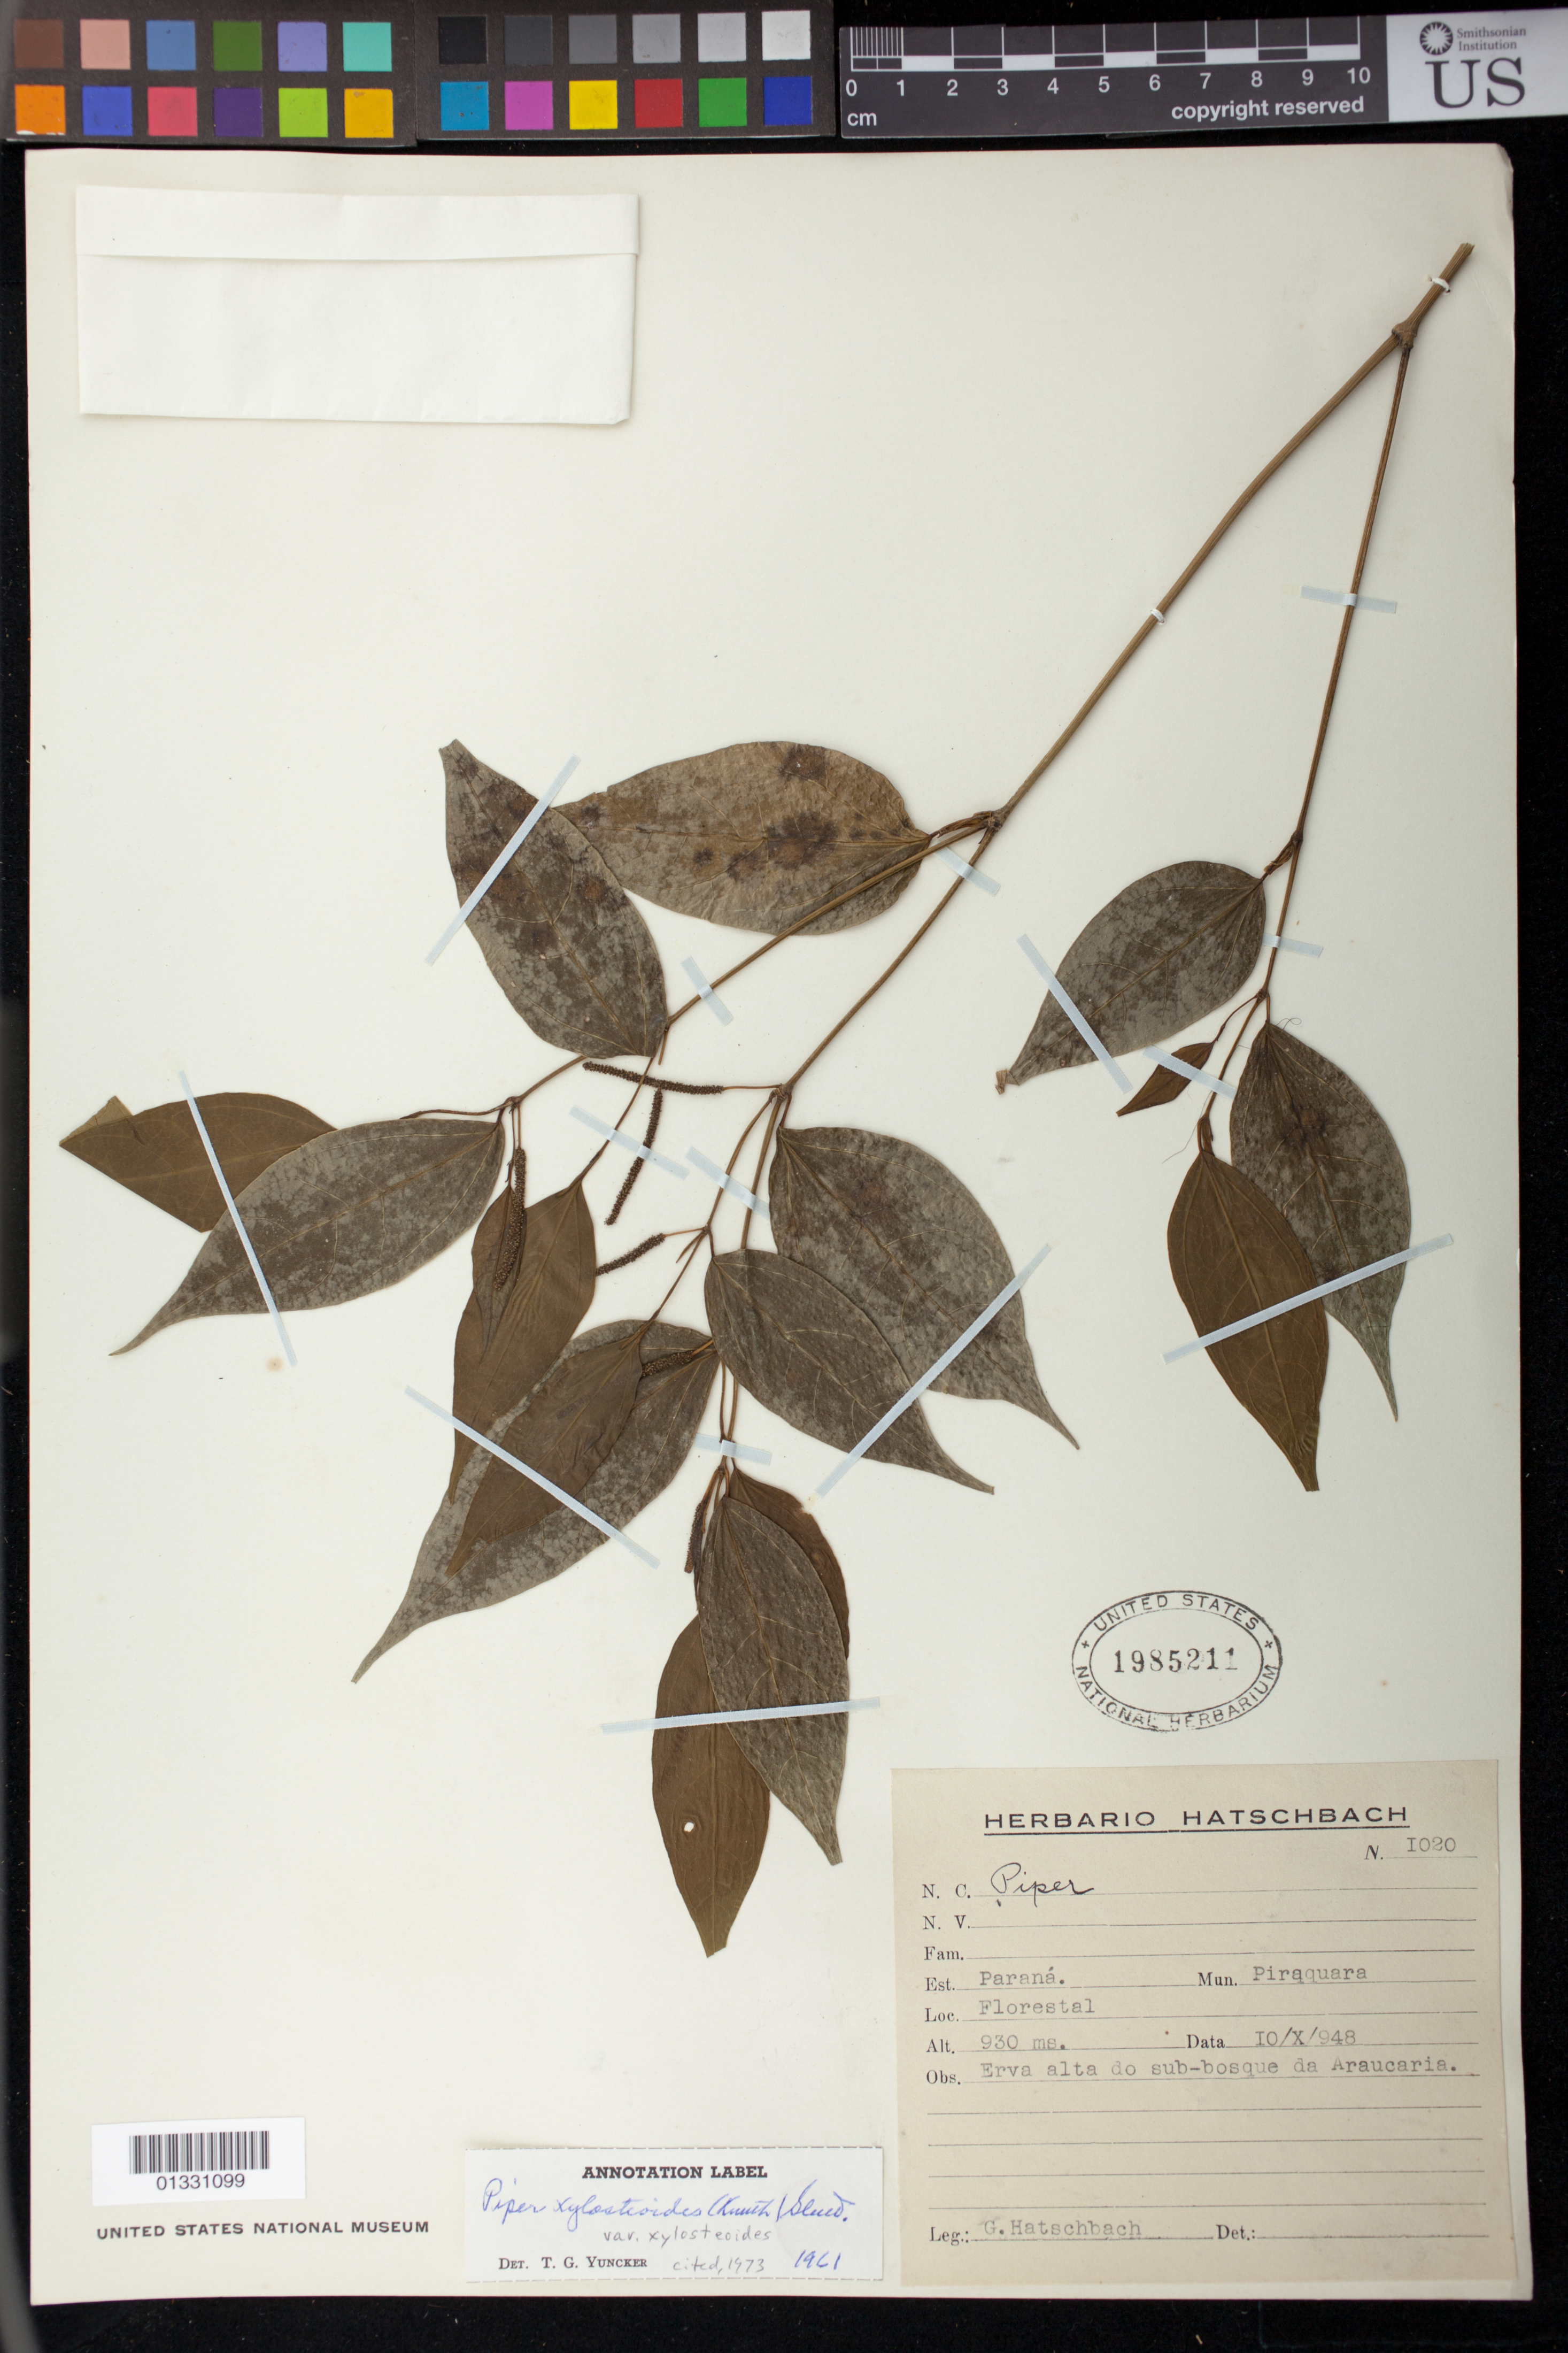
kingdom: Plantae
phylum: Tracheophyta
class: Magnoliopsida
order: Piperales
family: Piperaceae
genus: Piper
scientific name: Piper xylosteoides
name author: (Kunth) Steud.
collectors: G. Hatschbach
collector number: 1020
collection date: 1948-10-10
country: Brazil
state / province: Paraná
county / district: Piraquara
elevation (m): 930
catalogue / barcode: US 1985211